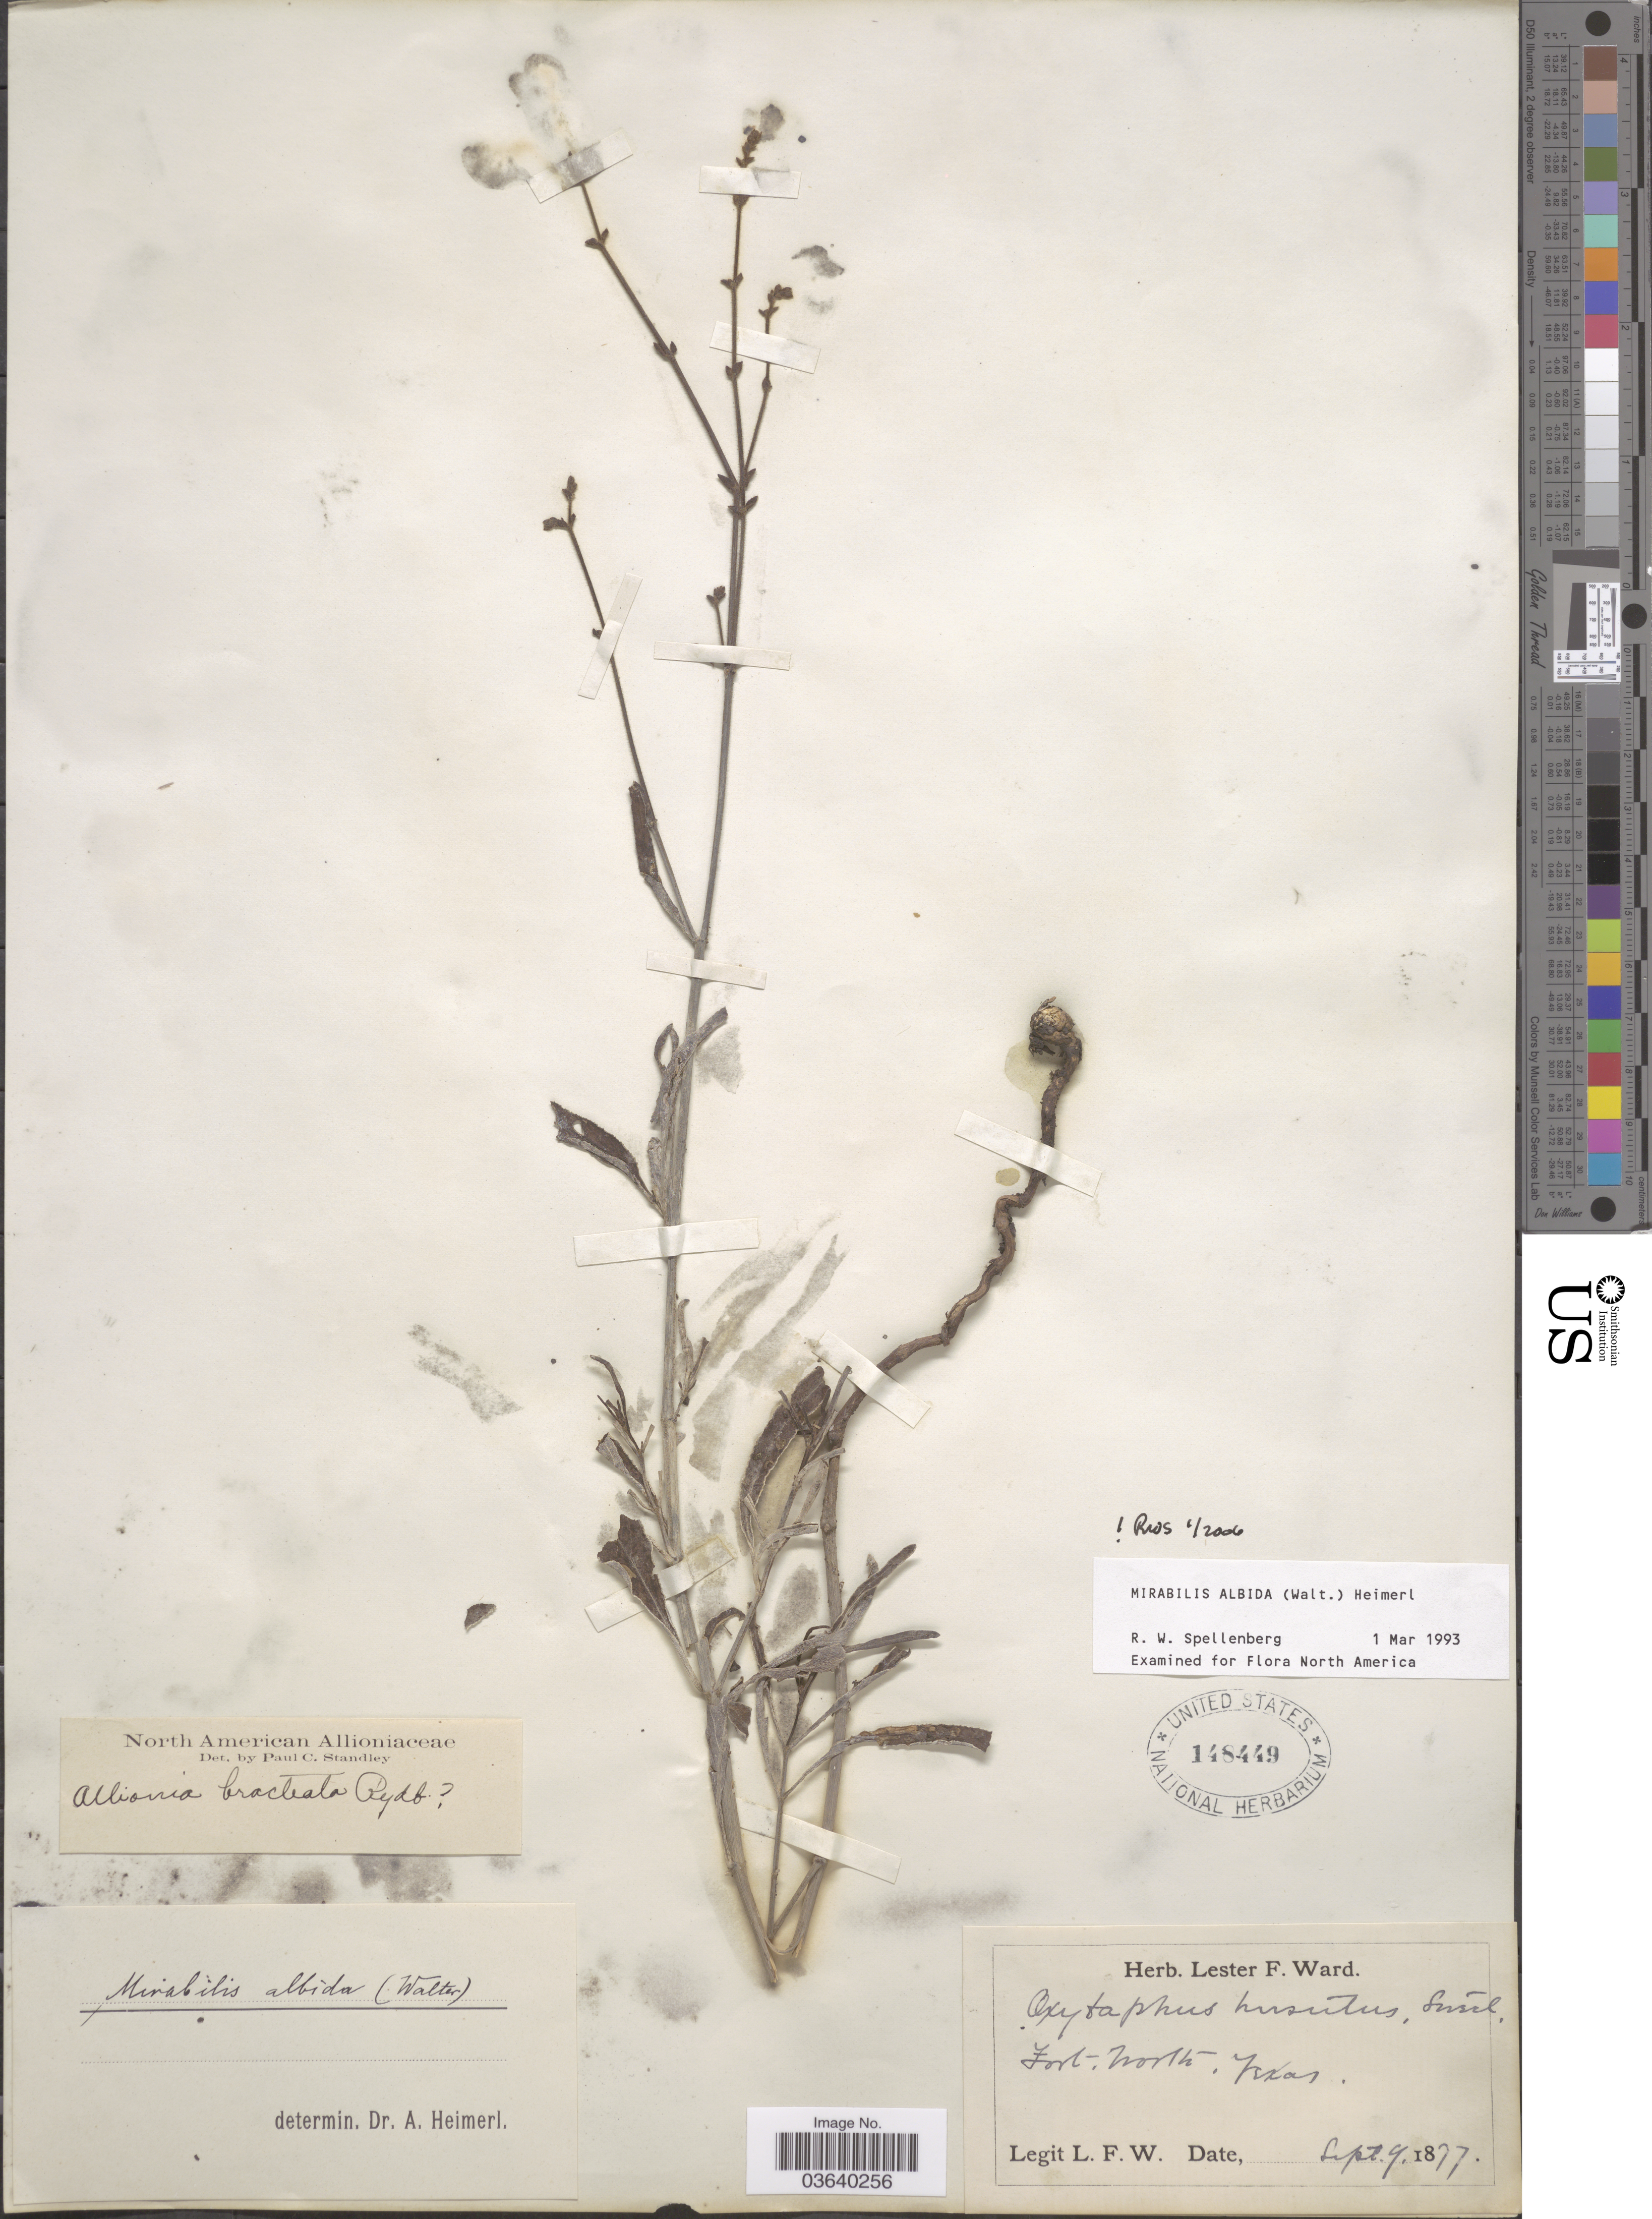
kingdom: Plantae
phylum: Tracheophyta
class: Magnoliopsida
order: Caryophyllales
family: Nyctaginaceae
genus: Mirabilis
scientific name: Mirabilis albida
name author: (Walter) Heimerl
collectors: L. F. Ward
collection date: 1877-09-09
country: United States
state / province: Texas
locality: Fort. Worth.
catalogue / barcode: US 148449